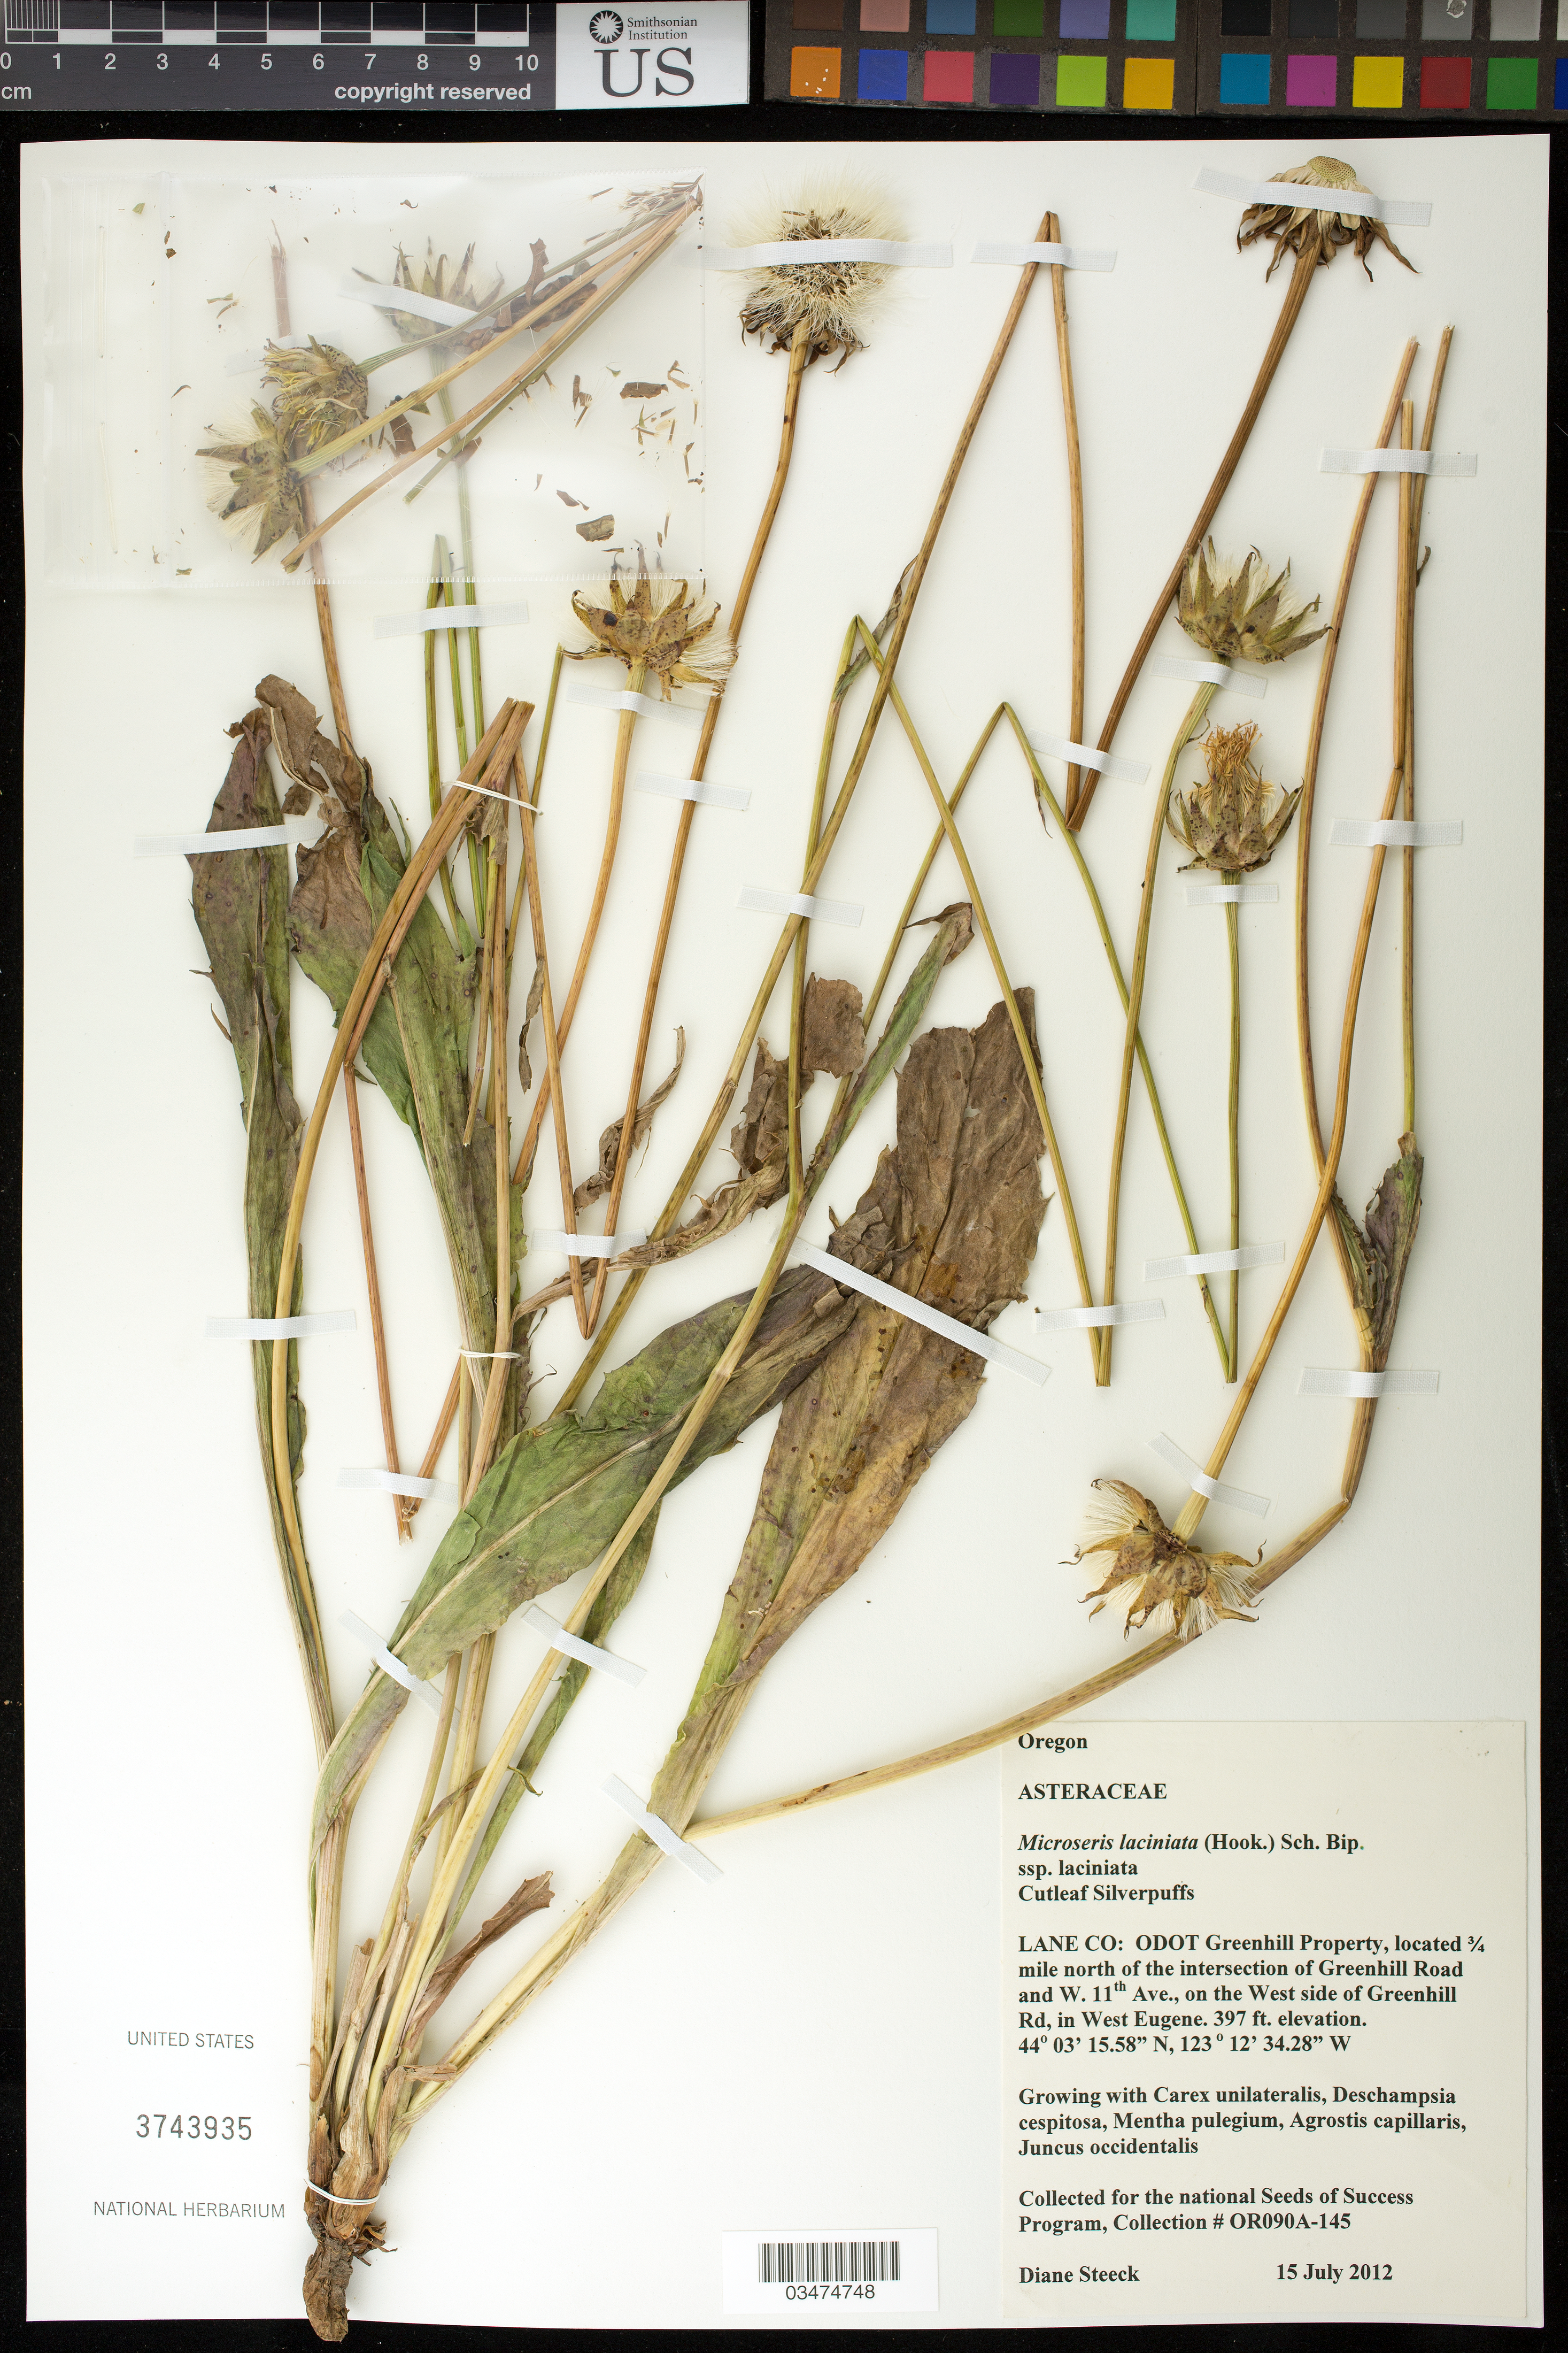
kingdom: Plantae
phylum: Tracheophyta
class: Magnoliopsida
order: Asterales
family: Asteraceae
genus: Microseris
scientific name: Microseris laciniata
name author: (Hook.) Sch. Bip.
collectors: D. Steeck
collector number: OR090A-145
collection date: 2013-07-15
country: United States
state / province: Oregon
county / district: Lane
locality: ODOT Greenhill Property, 3/4 mi. N of intersection of Greenhill Rd and W. 11th Ave., on W side of Greenhill Rd in West Eugene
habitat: With Carex unilateralis, Mentha pulegium, Agrostis capillaris, ect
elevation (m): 121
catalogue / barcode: US 3743935